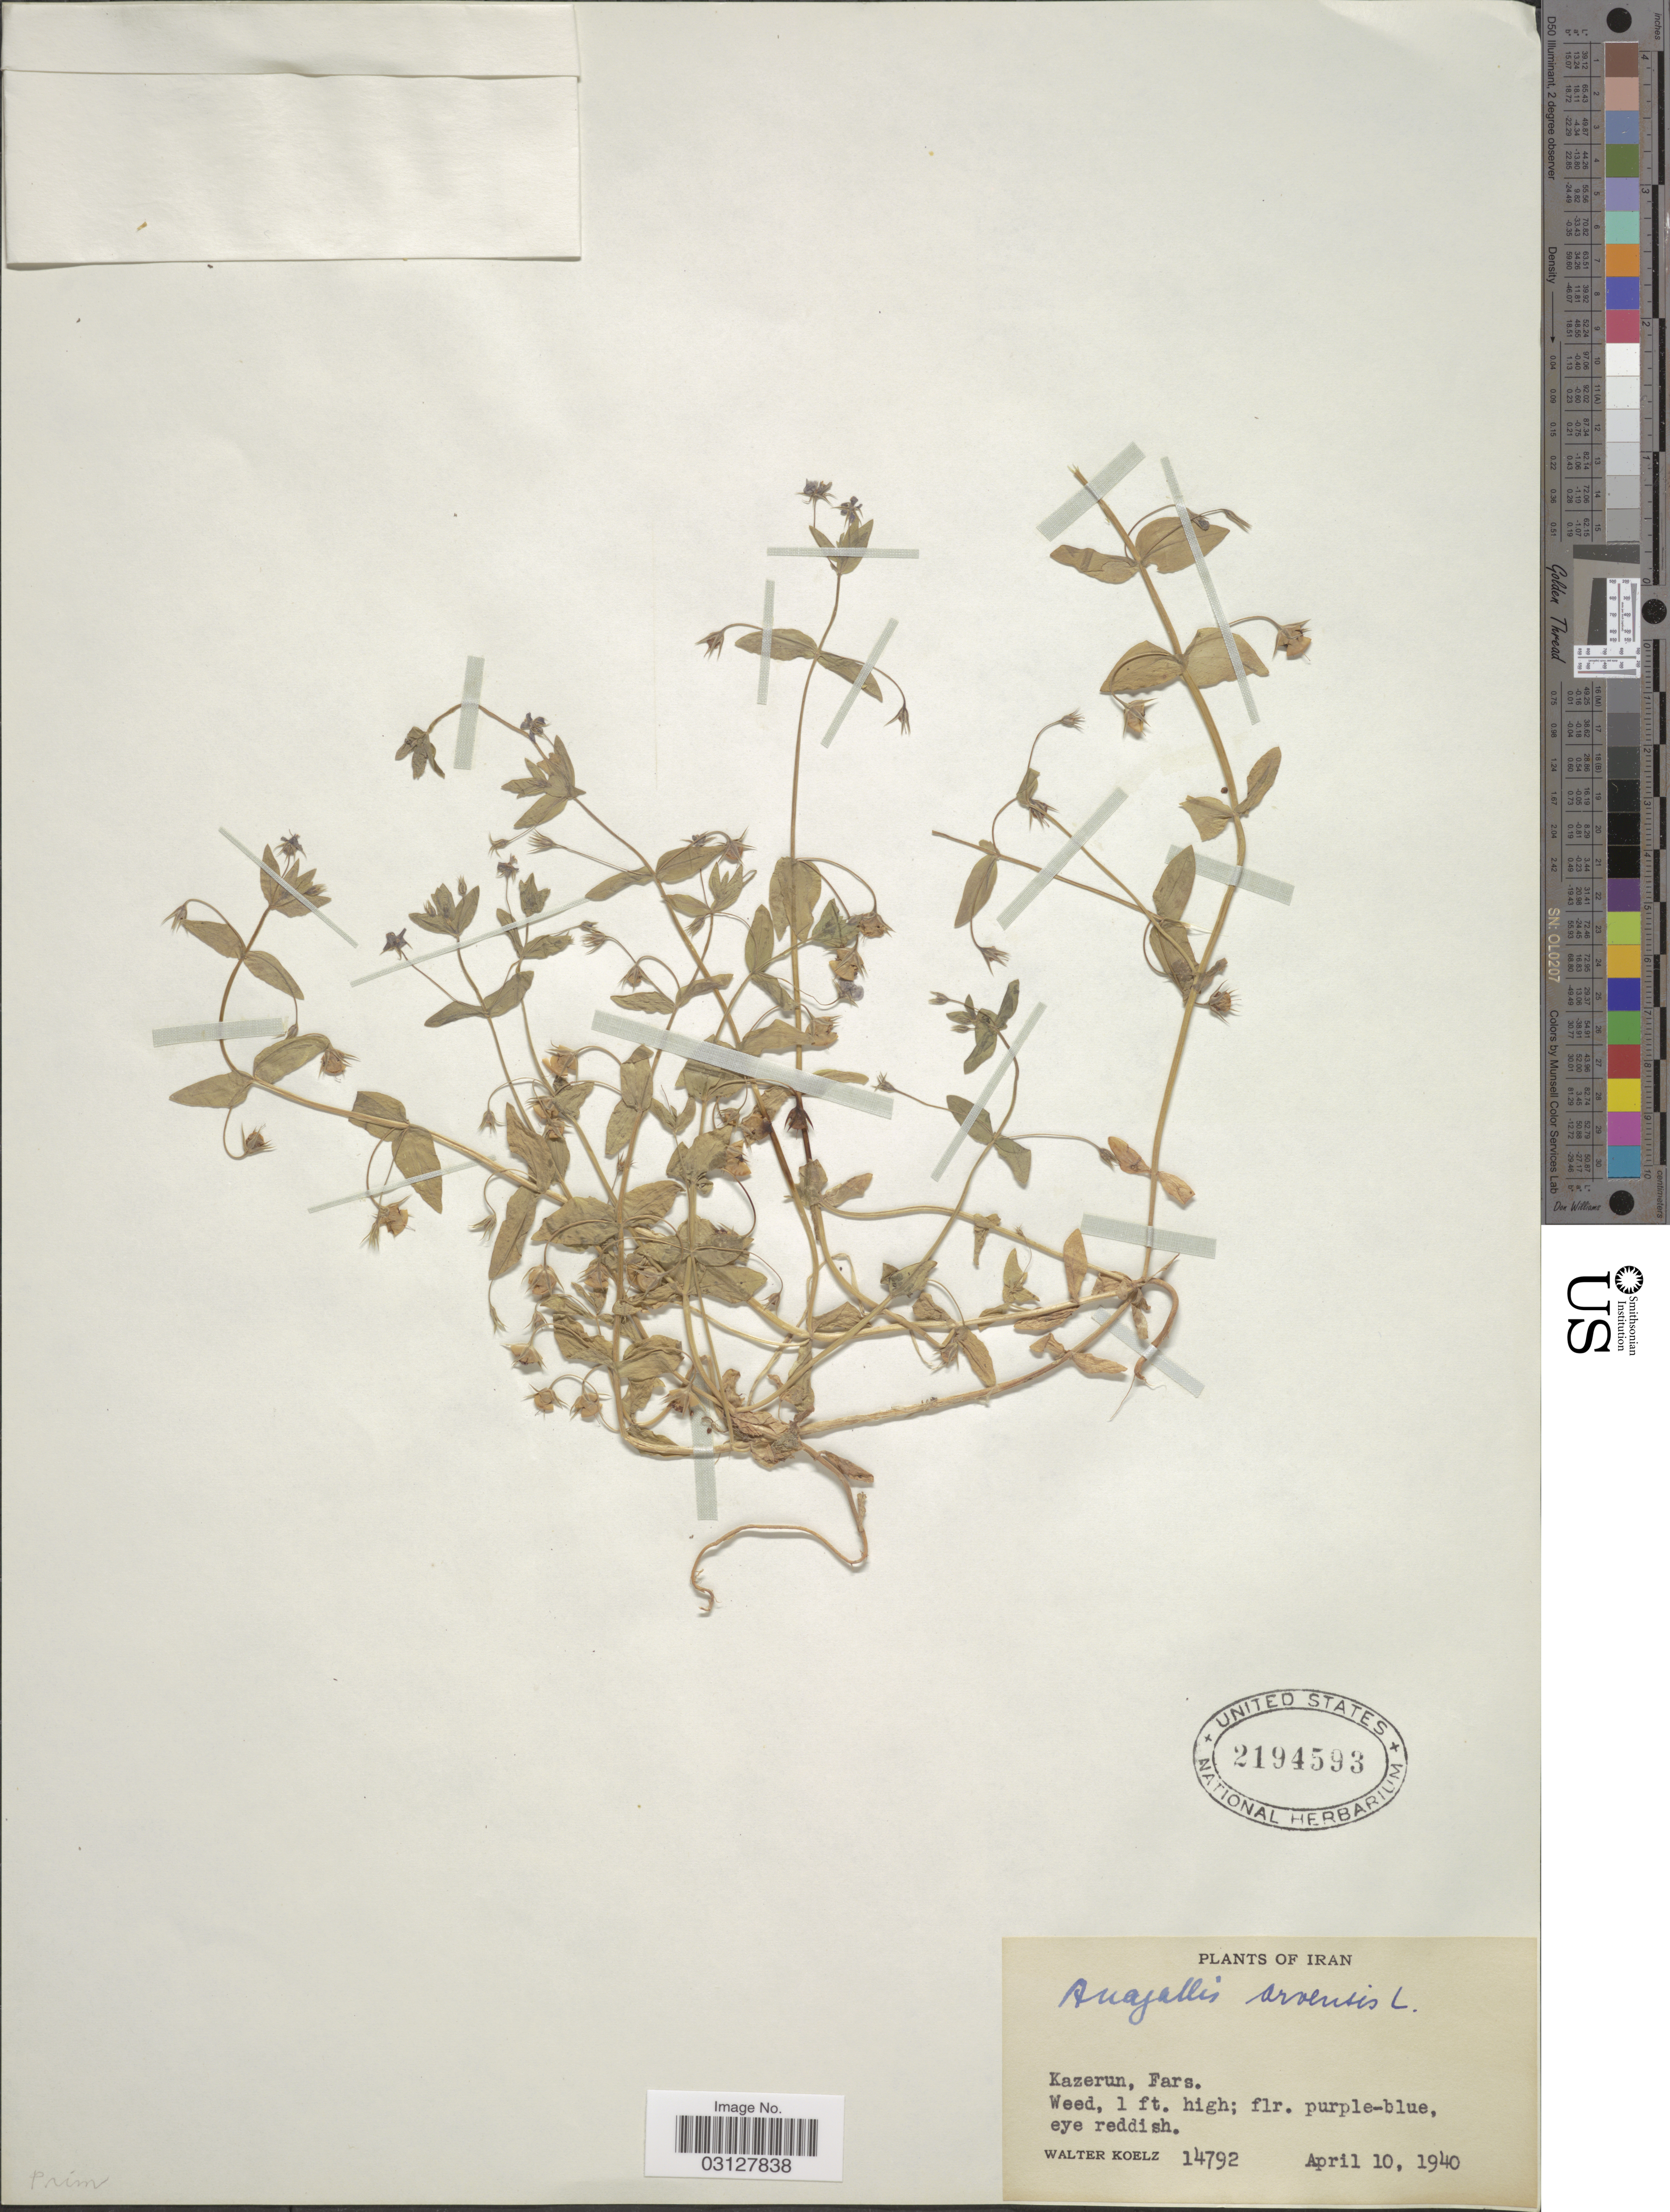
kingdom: Plantae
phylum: Tracheophyta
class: Magnoliopsida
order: Ericales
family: Primulaceae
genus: Anagallis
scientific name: Anagallis arvensis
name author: L.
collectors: W. N. Koelz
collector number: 14792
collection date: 1940-04-10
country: Iran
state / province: Fars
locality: Kazerun, Fars.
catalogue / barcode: US 2194593